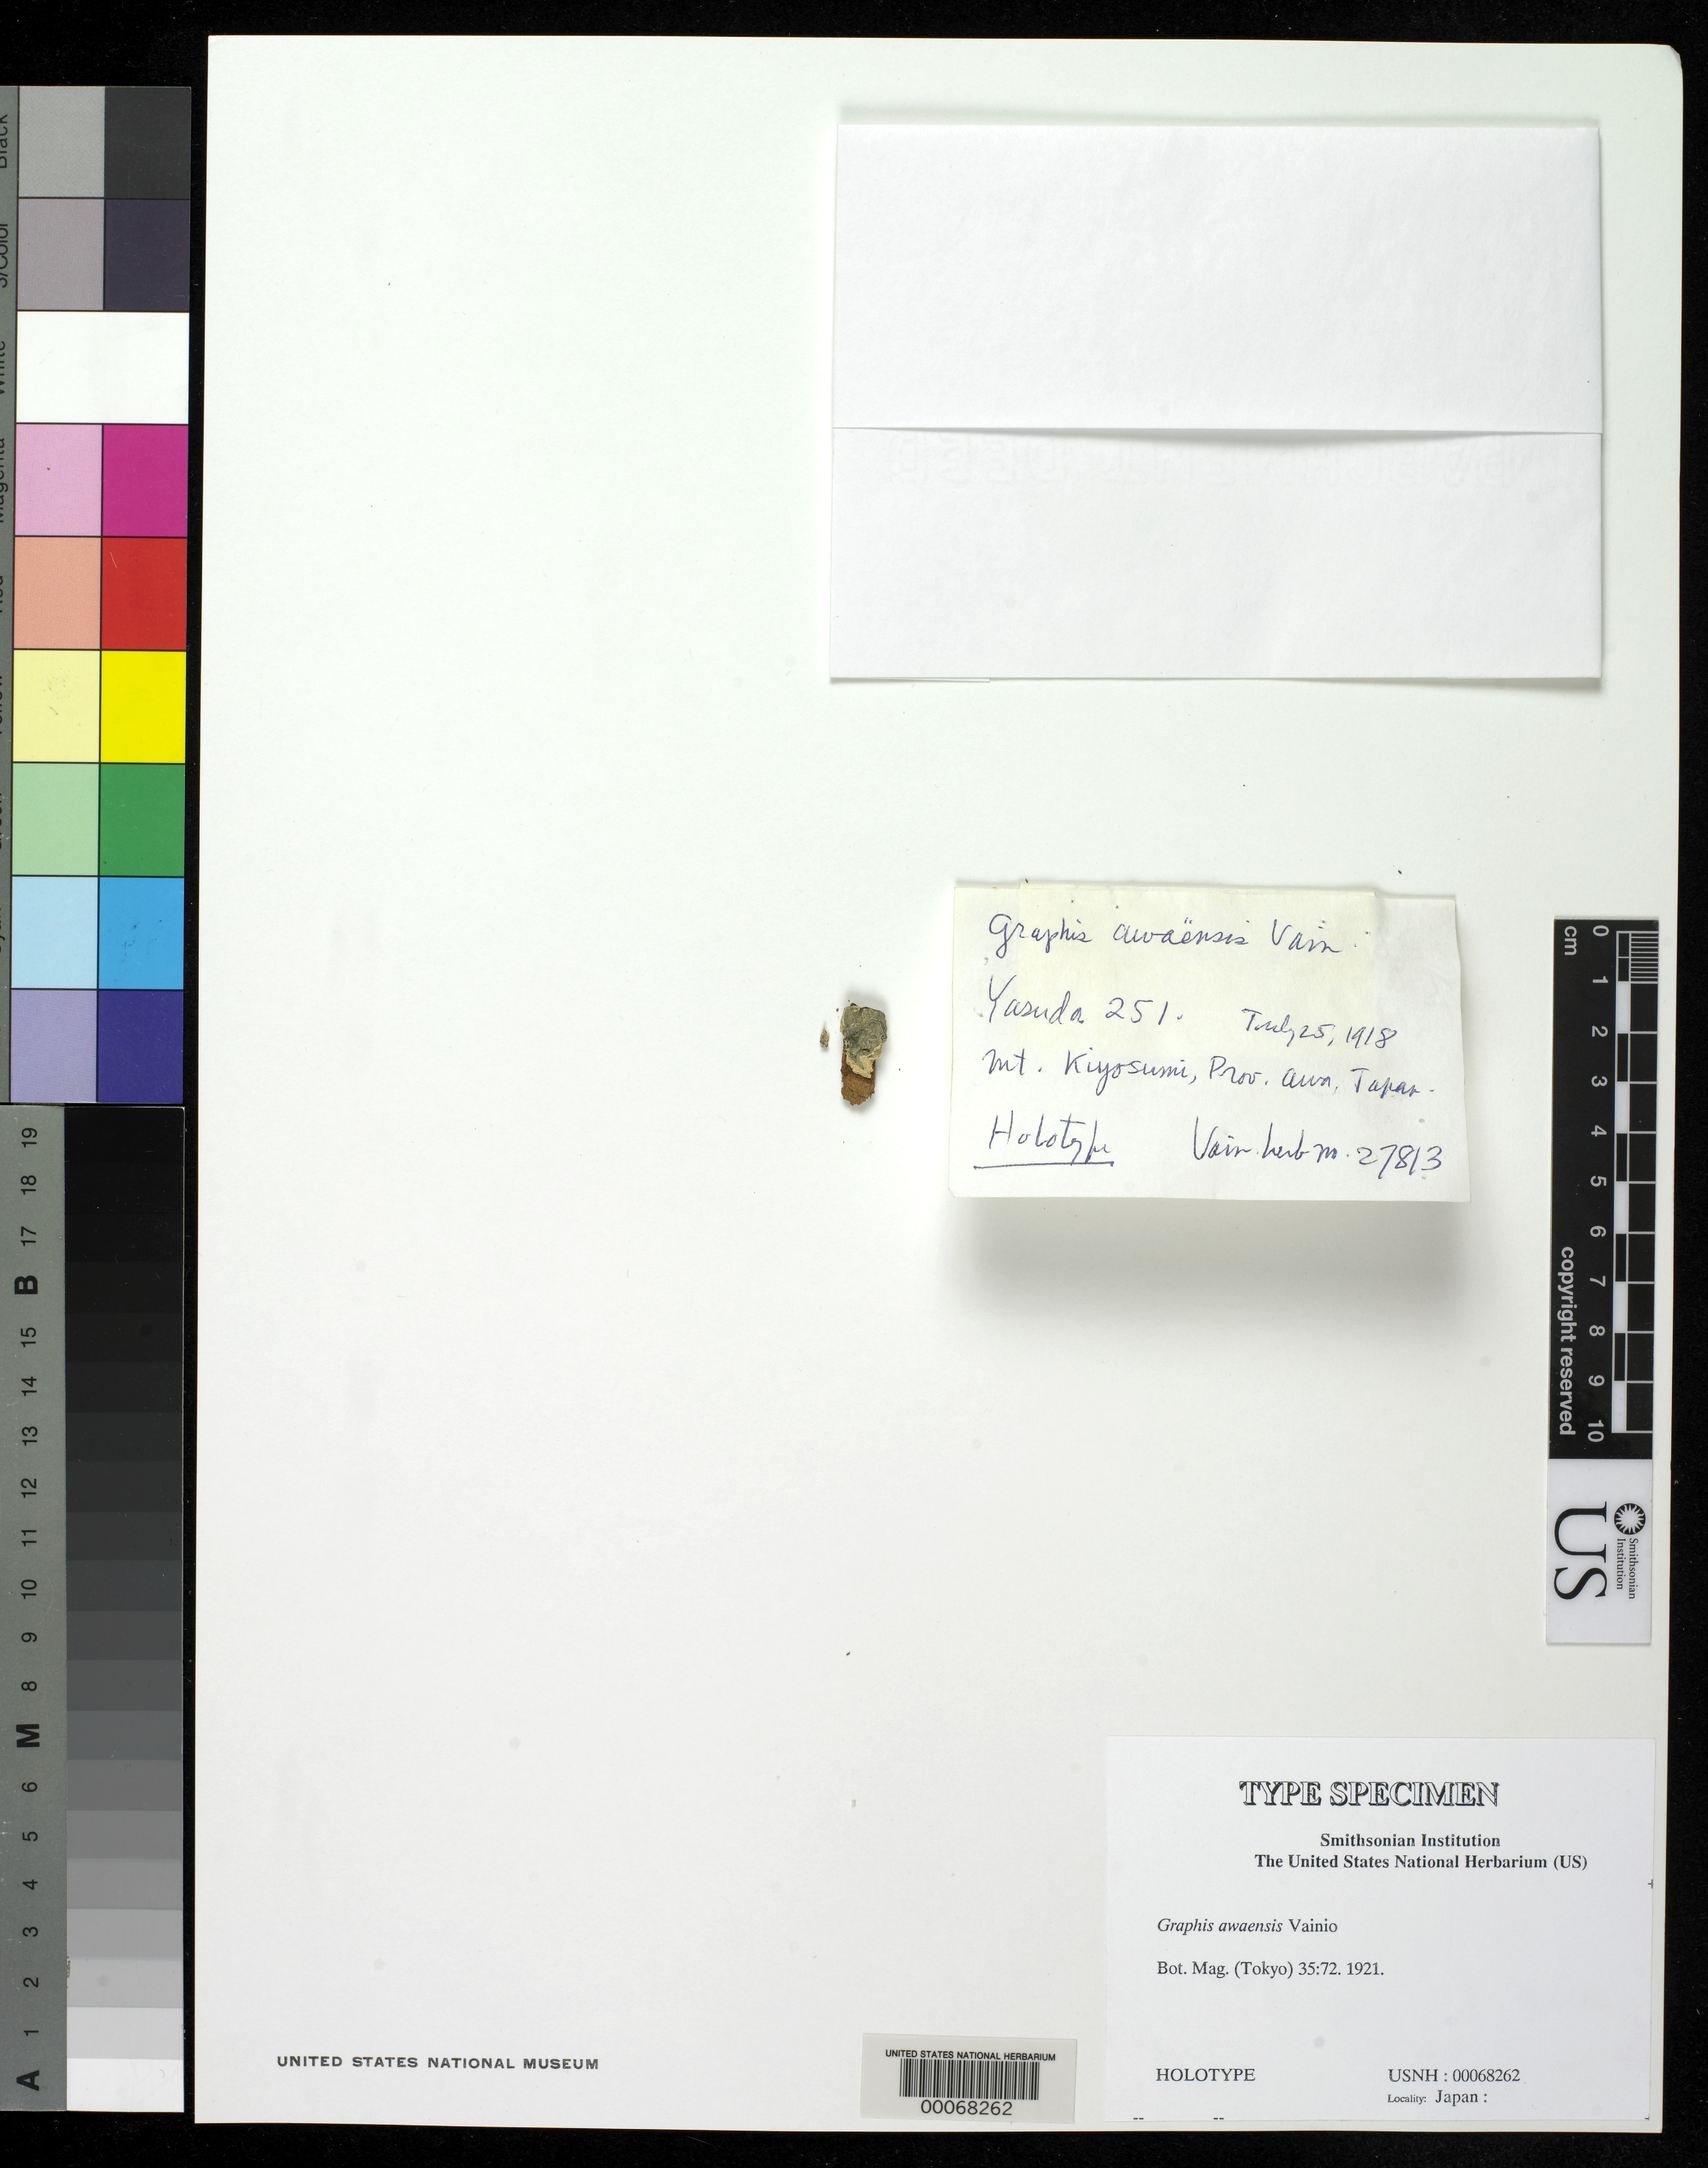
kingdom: Fungi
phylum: Ascomycota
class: Lecanoromycetes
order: Ostropales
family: Graphidaceae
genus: Graphis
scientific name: Graphis awaensis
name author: Vain.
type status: Holotype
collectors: M. Yasuda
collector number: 251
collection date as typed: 25 Jul 1918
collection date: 1918-07-25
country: Japan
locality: Mt. Kiyosumi.